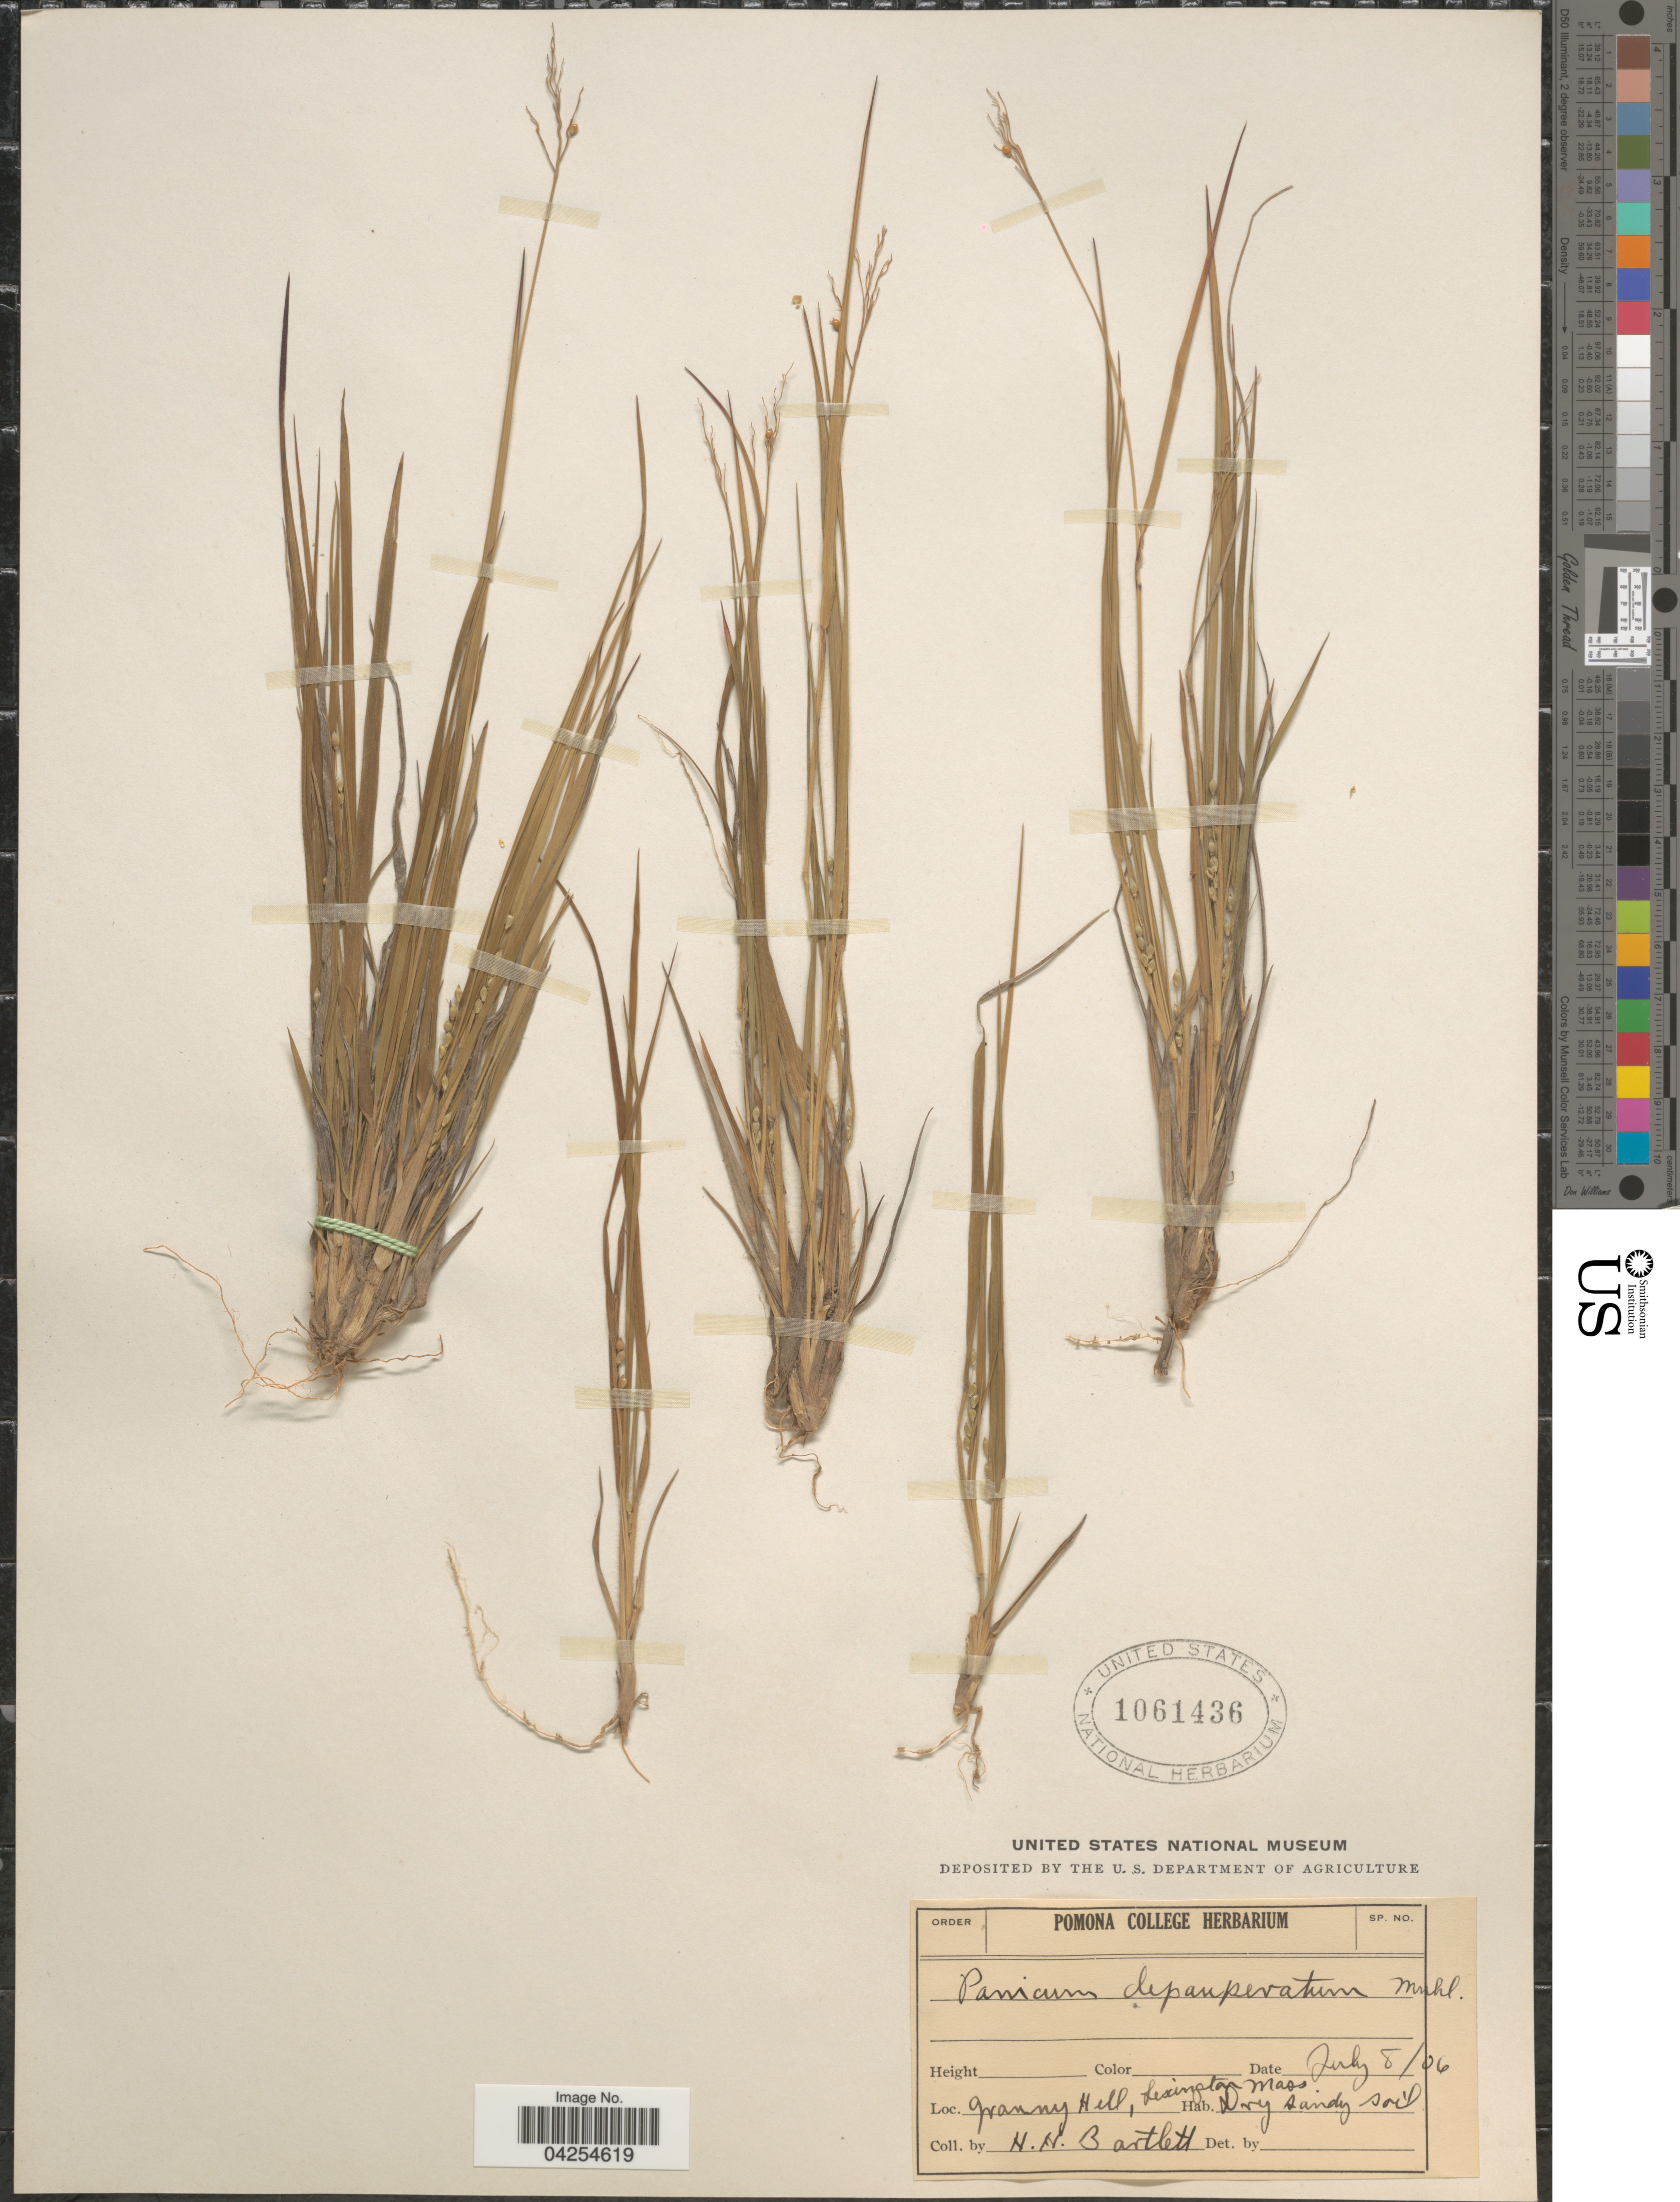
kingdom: Plantae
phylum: Tracheophyta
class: Liliopsida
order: Poales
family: Poaceae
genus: Dichanthelium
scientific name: Dichanthelium depauperatum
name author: (Muhl.) Gould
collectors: H. H. Bartlett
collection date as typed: Transcribed d/m/y: 8/7/6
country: United States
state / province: Massachusetts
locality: Granny Hill, Lexington.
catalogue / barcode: US 1061436